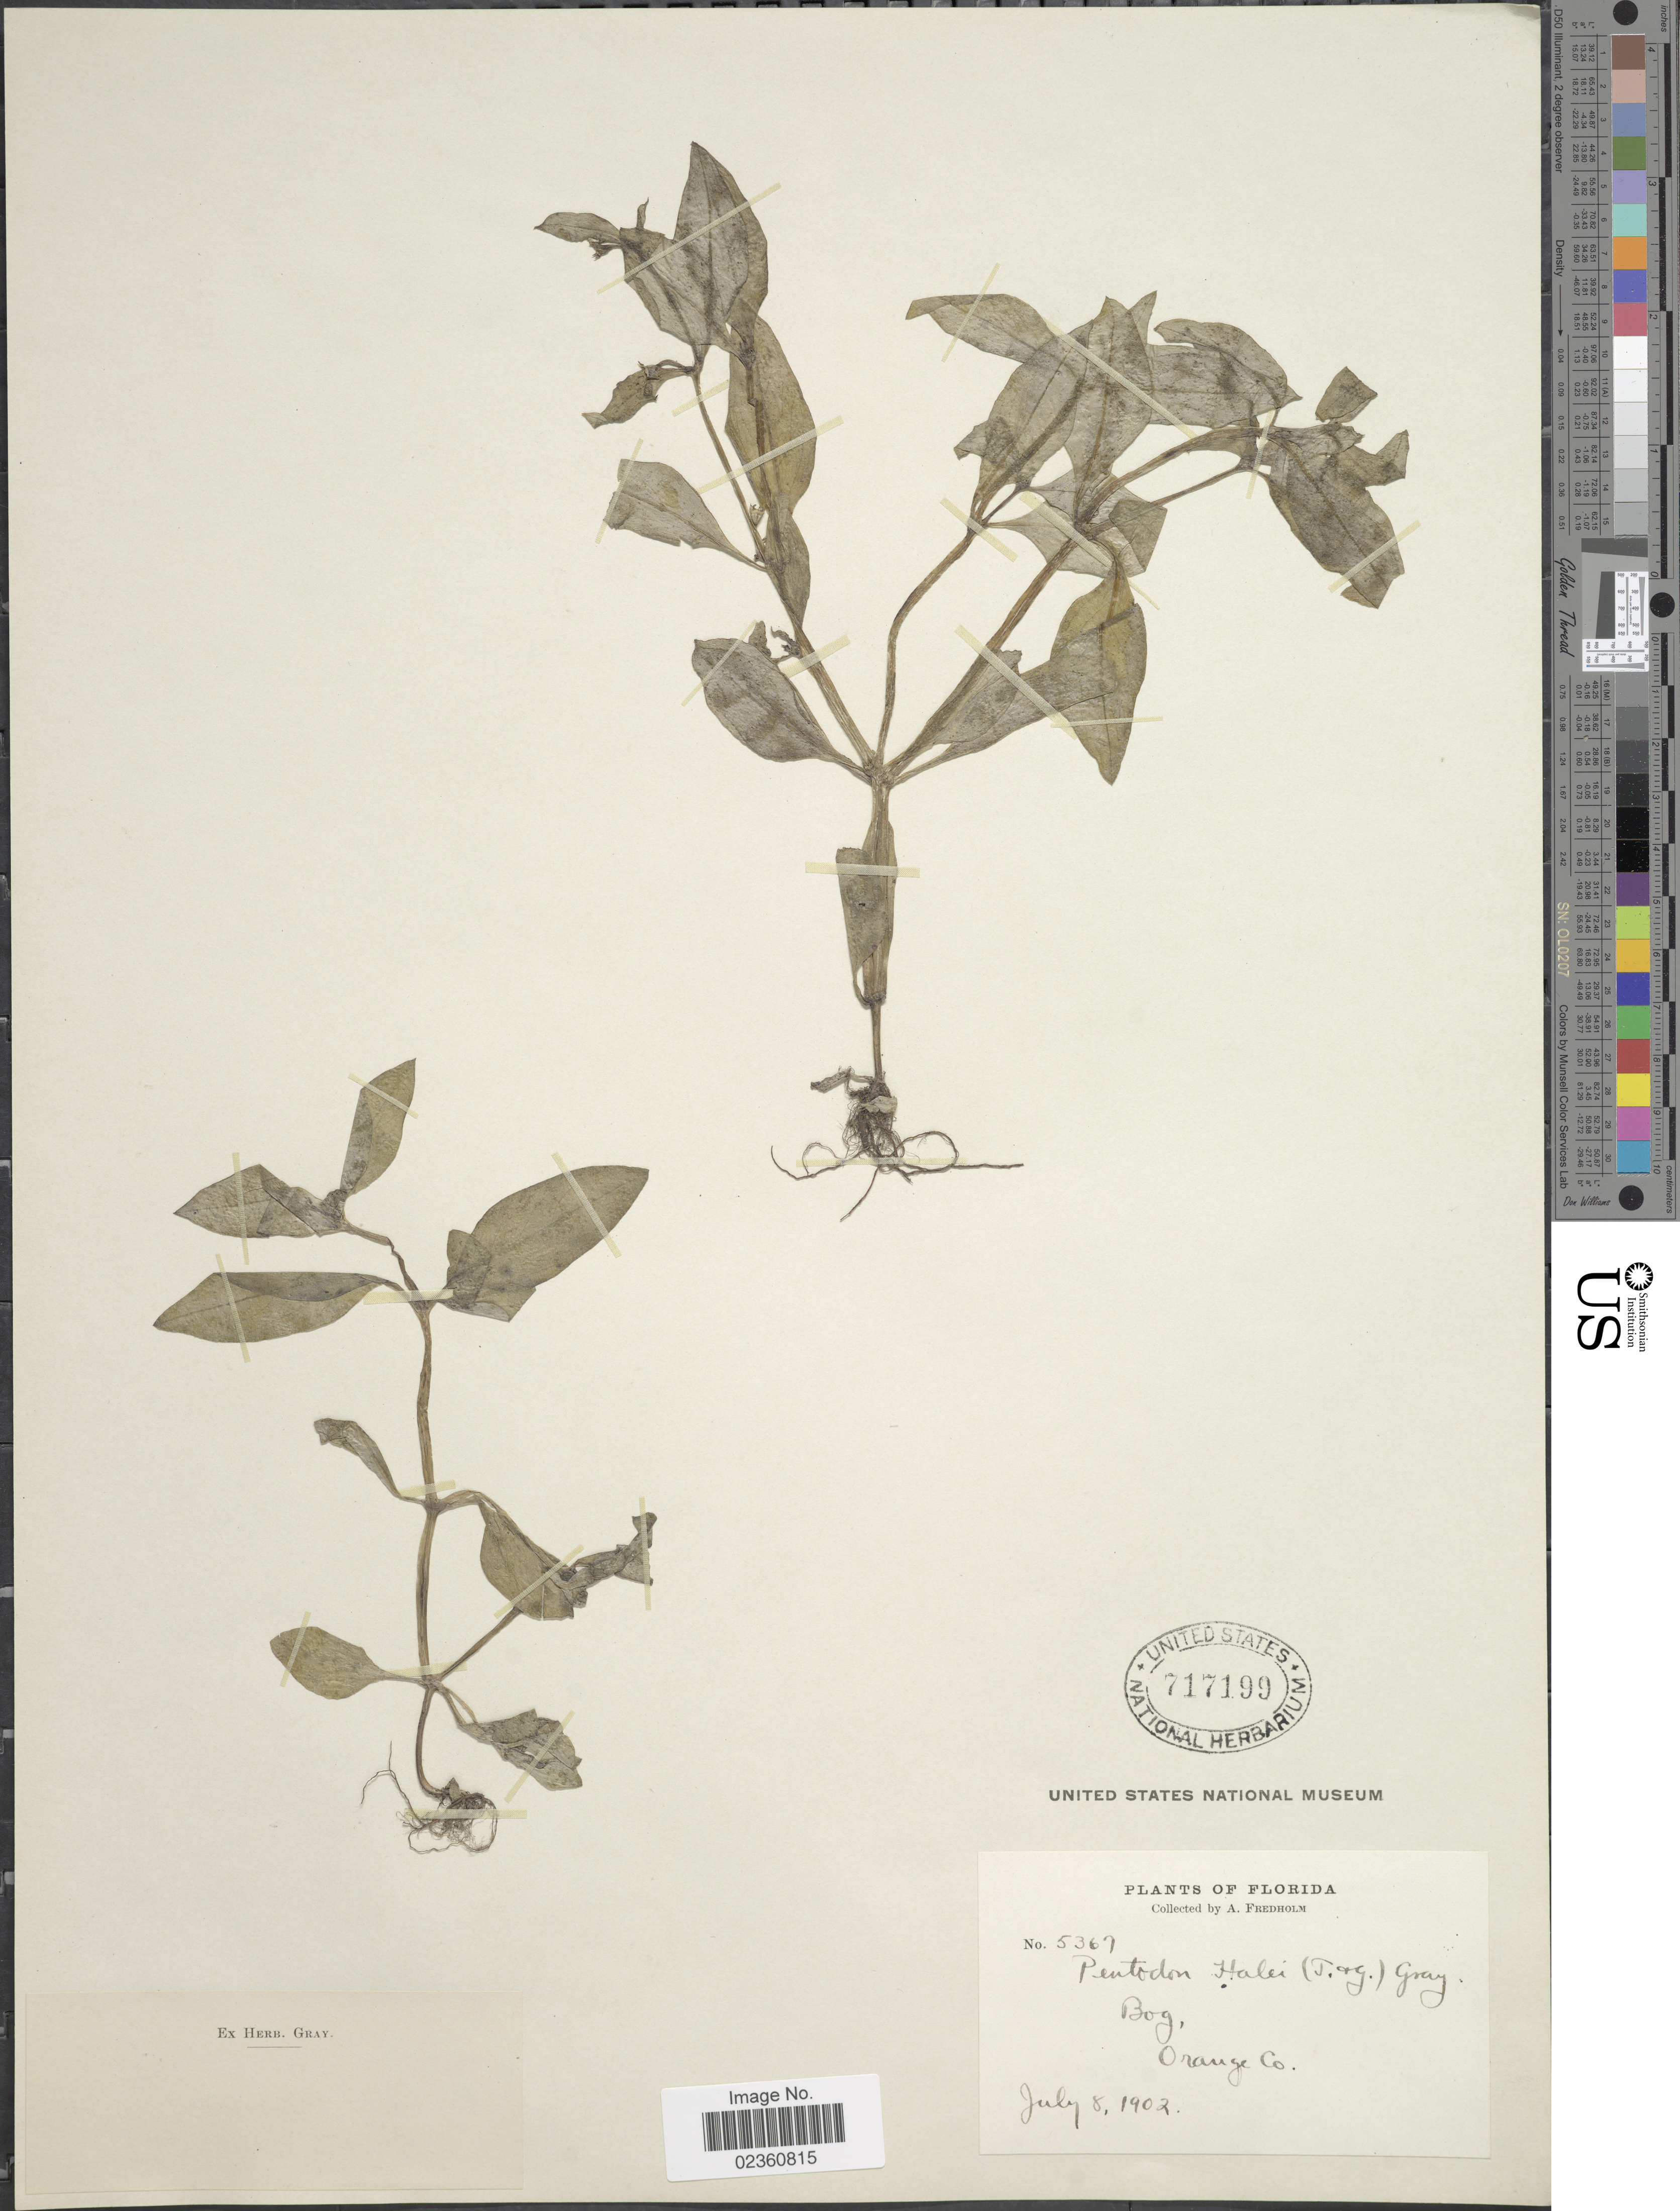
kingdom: Plantae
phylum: Tracheophyta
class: Magnoliopsida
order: Gentianales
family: Rubiaceae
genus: Pentodon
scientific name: Pentodon halei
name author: A. Gray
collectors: A. Fredholm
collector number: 5367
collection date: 1902-07-08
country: United States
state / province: Florida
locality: Bog, Orange Co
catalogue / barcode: US 717199